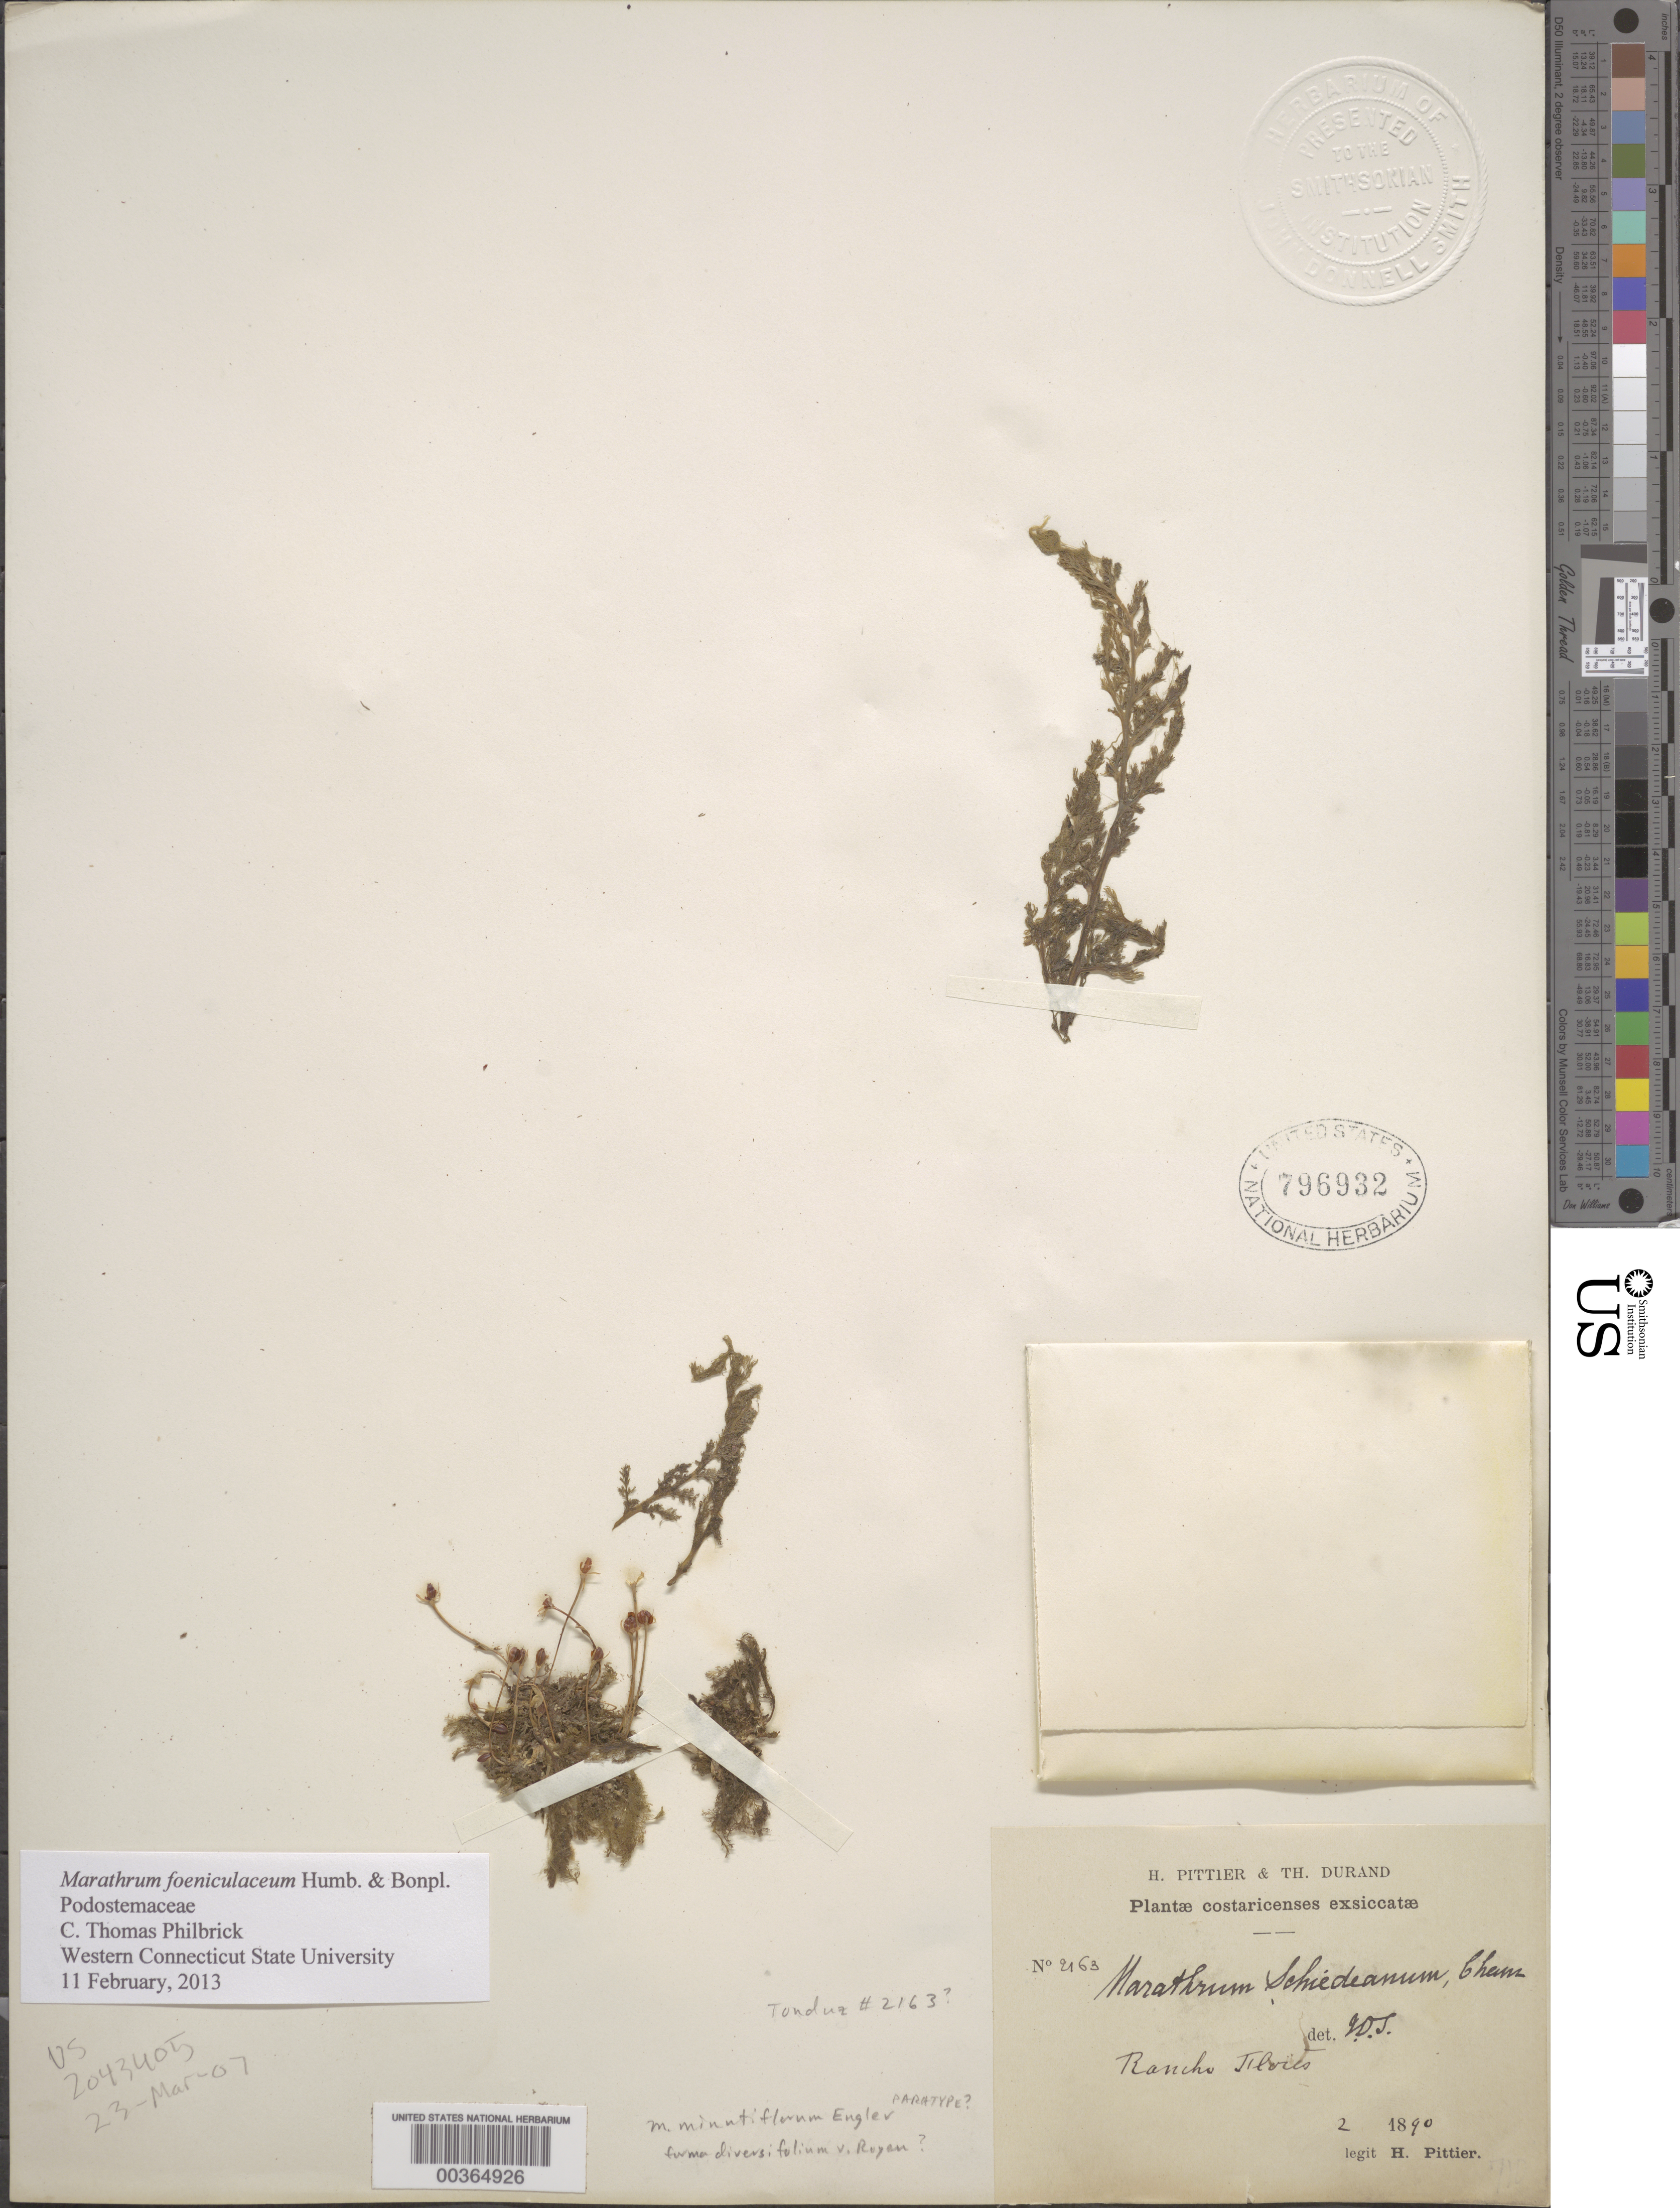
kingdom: Plantae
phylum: Tracheophyta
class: Magnoliopsida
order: Malpighiales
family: Podostemaceae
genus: Marathrum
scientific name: Marathrum foeniculaceum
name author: Bonpl.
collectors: H. F. Pittier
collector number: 2163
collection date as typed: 1890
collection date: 1890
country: Costa Rica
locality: Rancho Jiloies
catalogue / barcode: US 796932